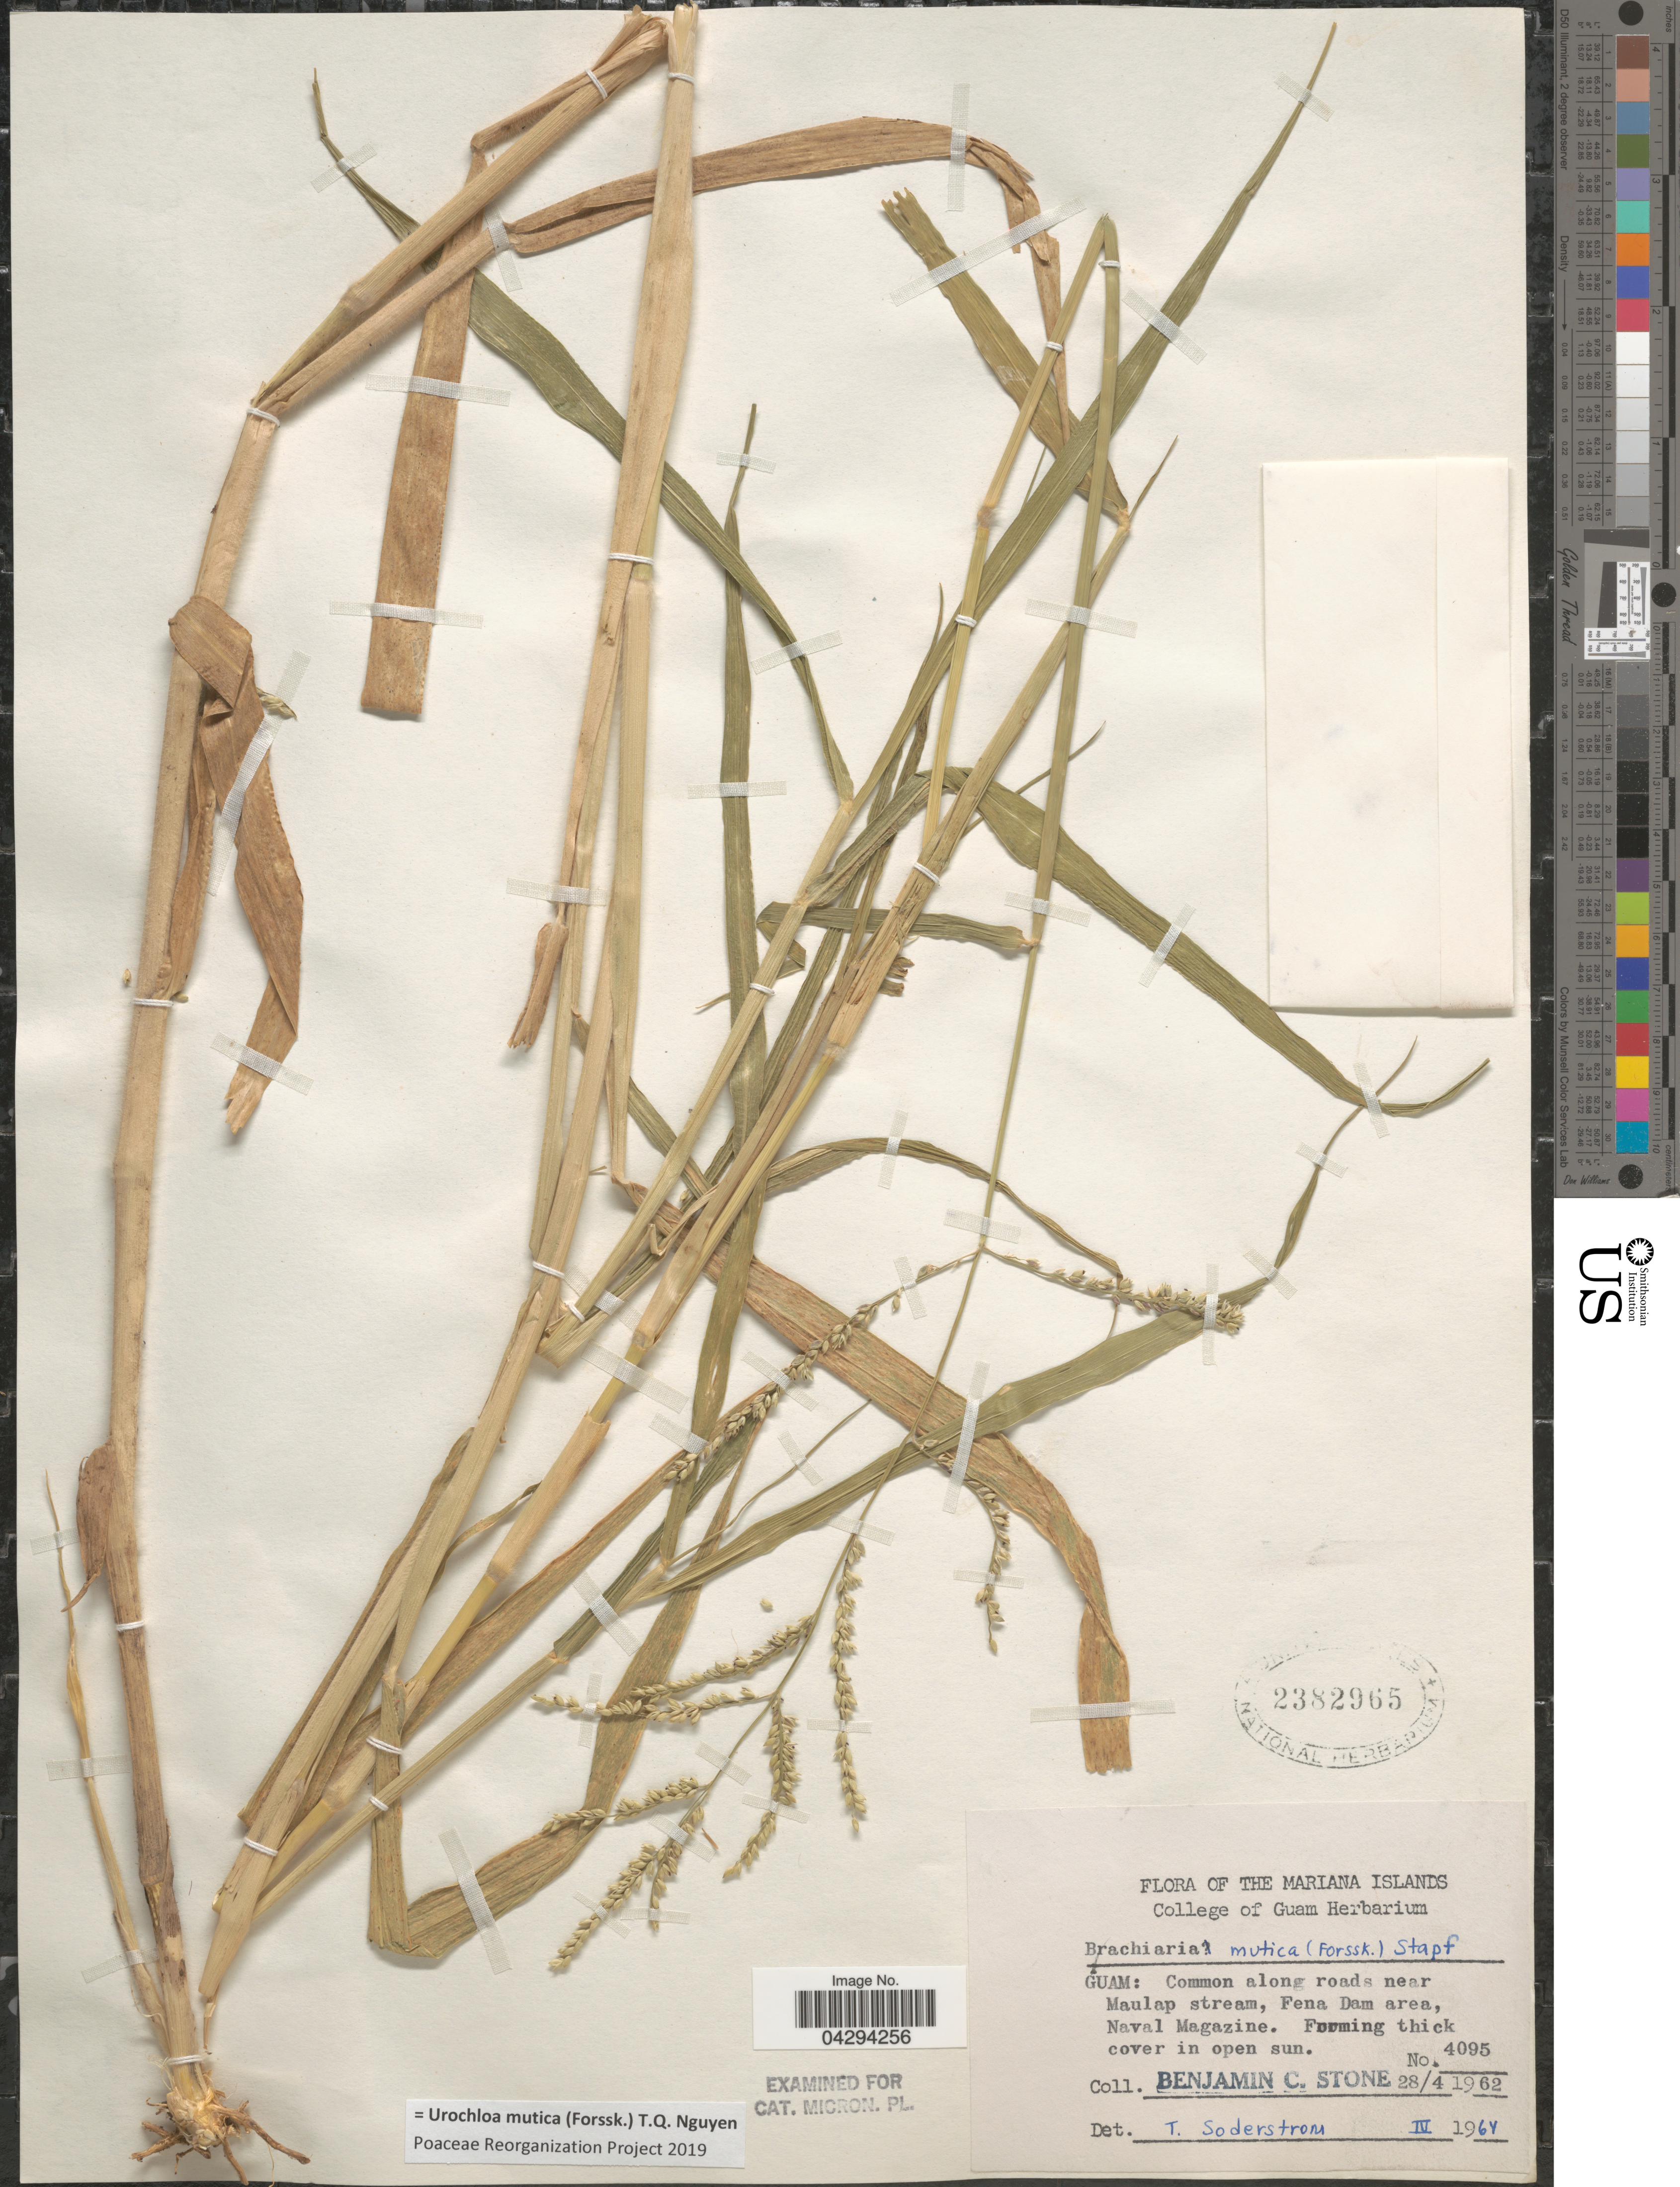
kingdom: Plantae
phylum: Tracheophyta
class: Liliopsida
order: Poales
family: Poaceae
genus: Urochloa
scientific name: Urochloa mutica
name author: (Forssk.) T.Q. Nguyen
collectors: B. C. Stone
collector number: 4095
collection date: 1962-04-28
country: Guam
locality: The Mariana Islands. Common along roads near Maulap stream, Fena Dam area, Naval Magazine.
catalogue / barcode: US 2382965